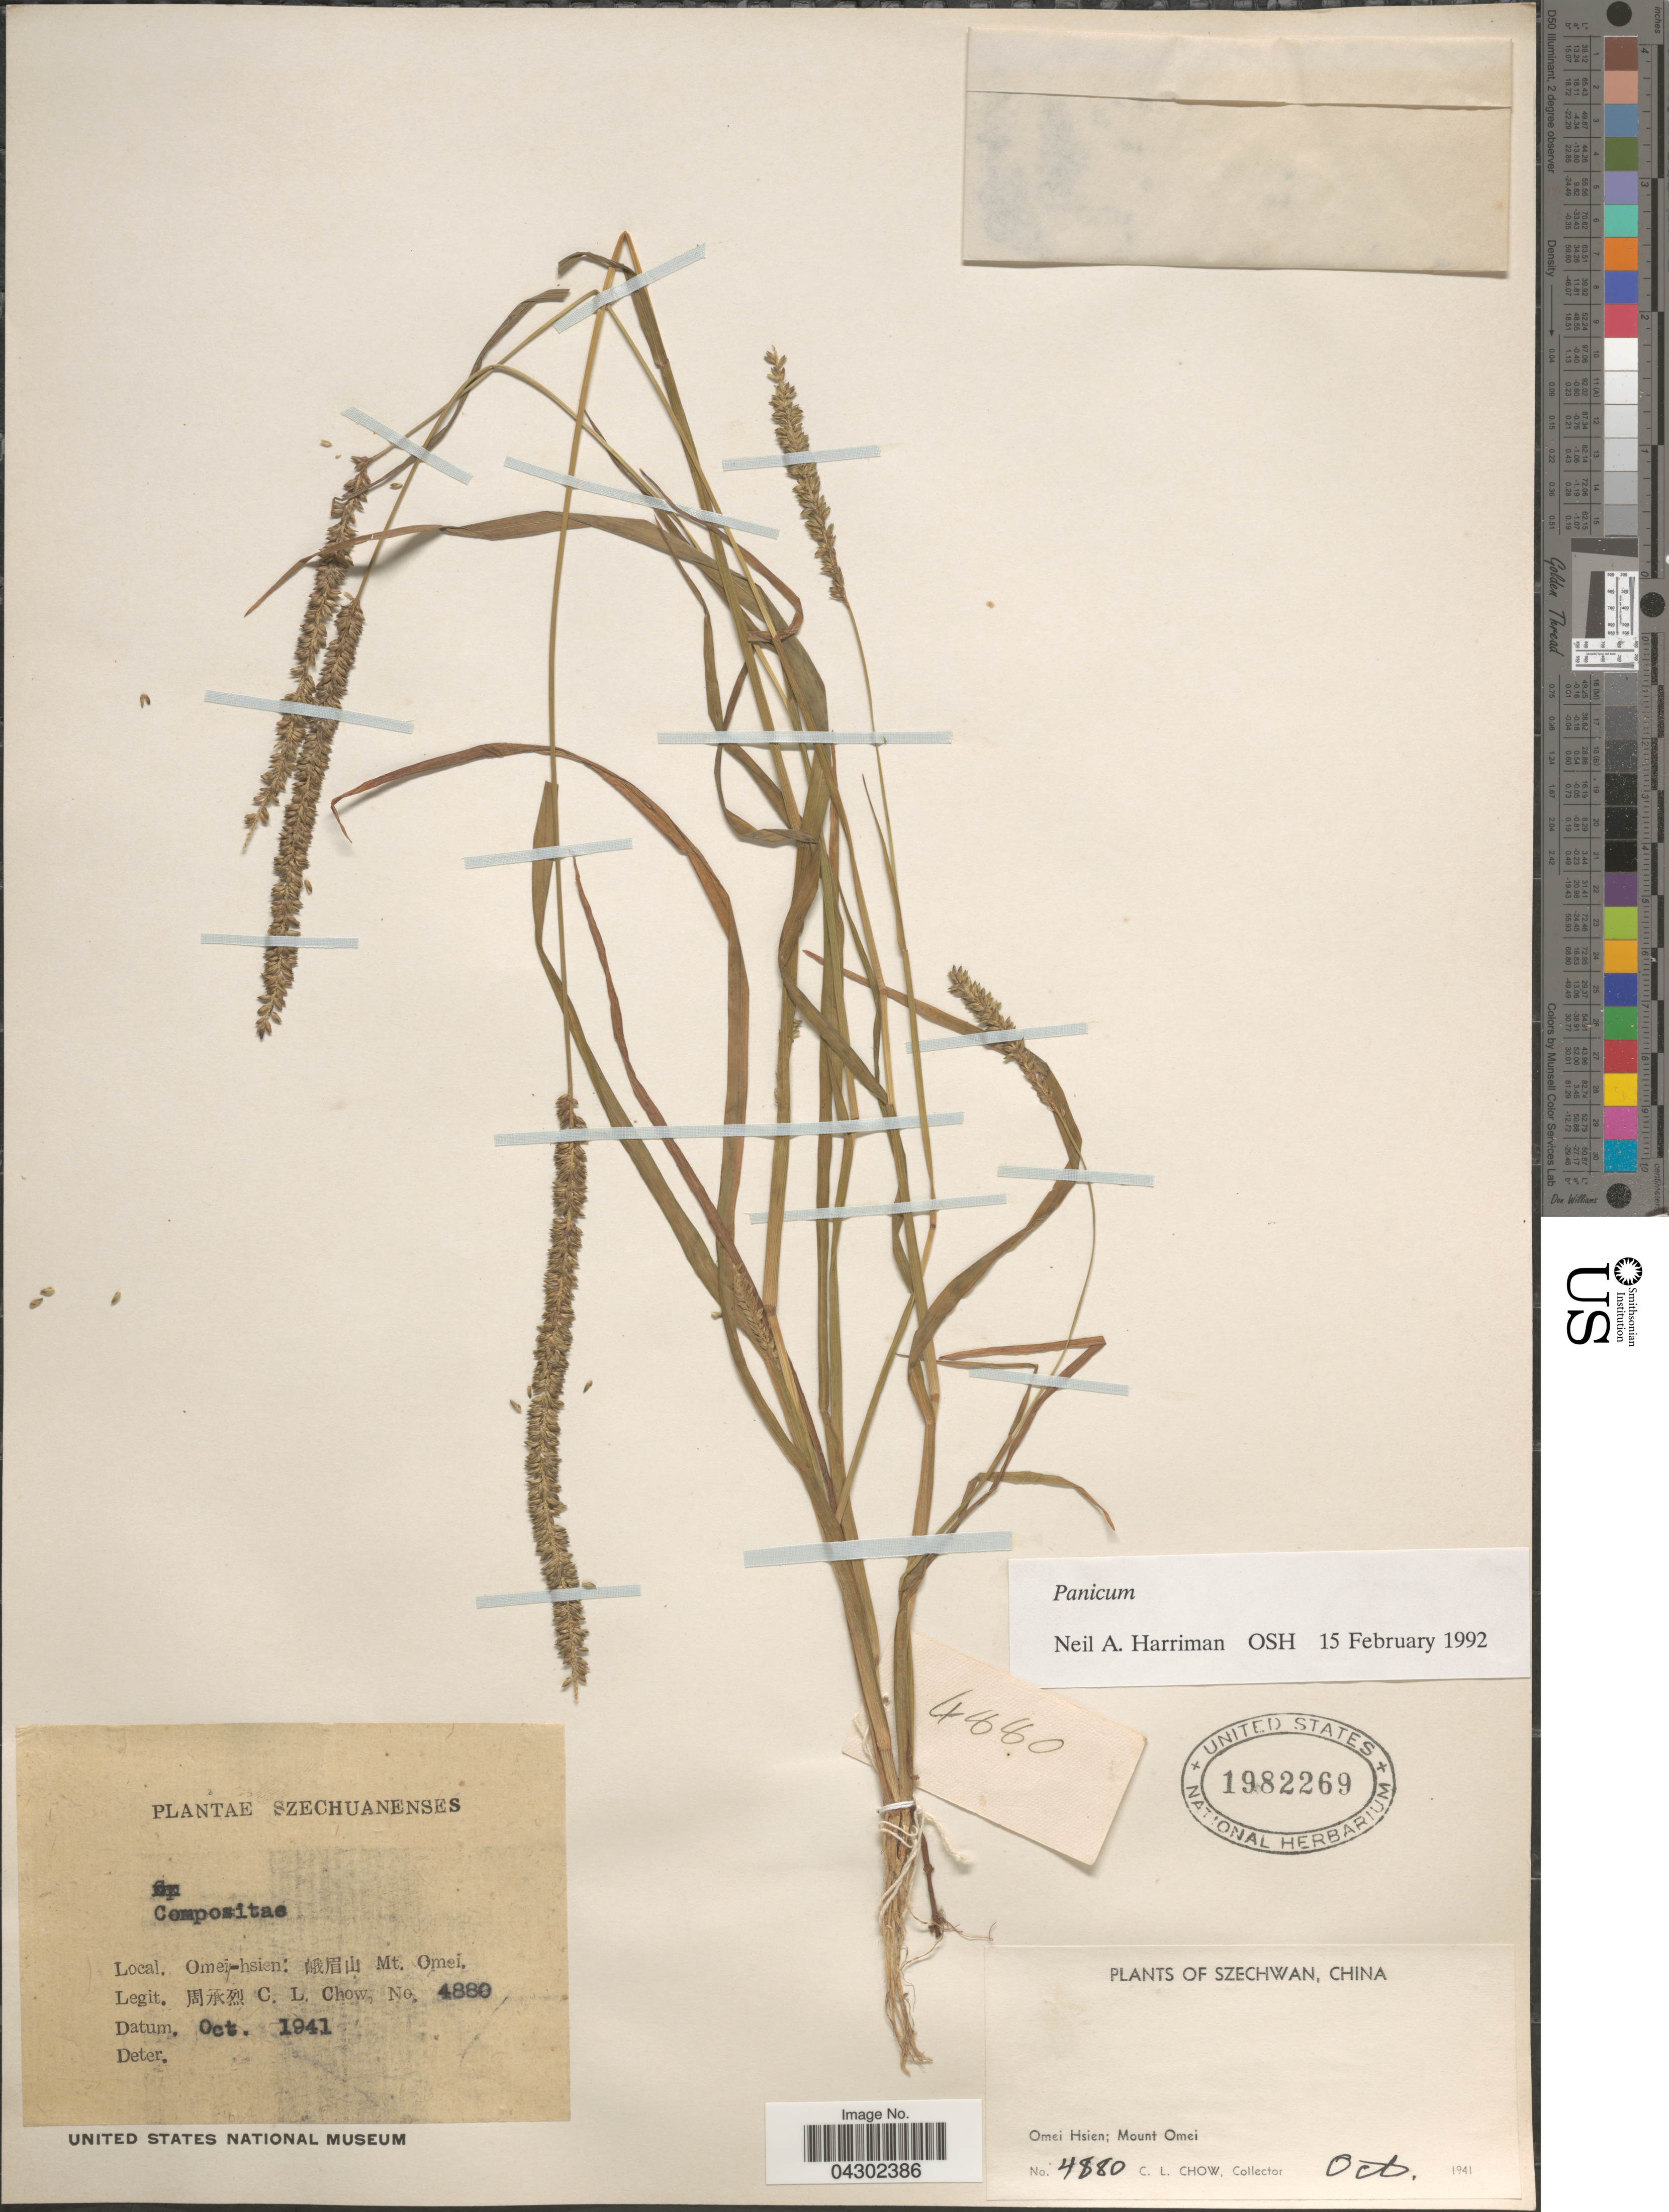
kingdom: Plantae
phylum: Tracheophyta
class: Liliopsida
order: Poales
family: Poaceae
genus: Panicum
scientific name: Panicum sp.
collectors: C. Chow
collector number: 4880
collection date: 1941-10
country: China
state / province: Sichuan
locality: Szechuanenses. Omei-hsien: [Foreign script] Mt. Omei. Szechwan. Omei Hsien; Mount Omei.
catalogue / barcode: US 1982269